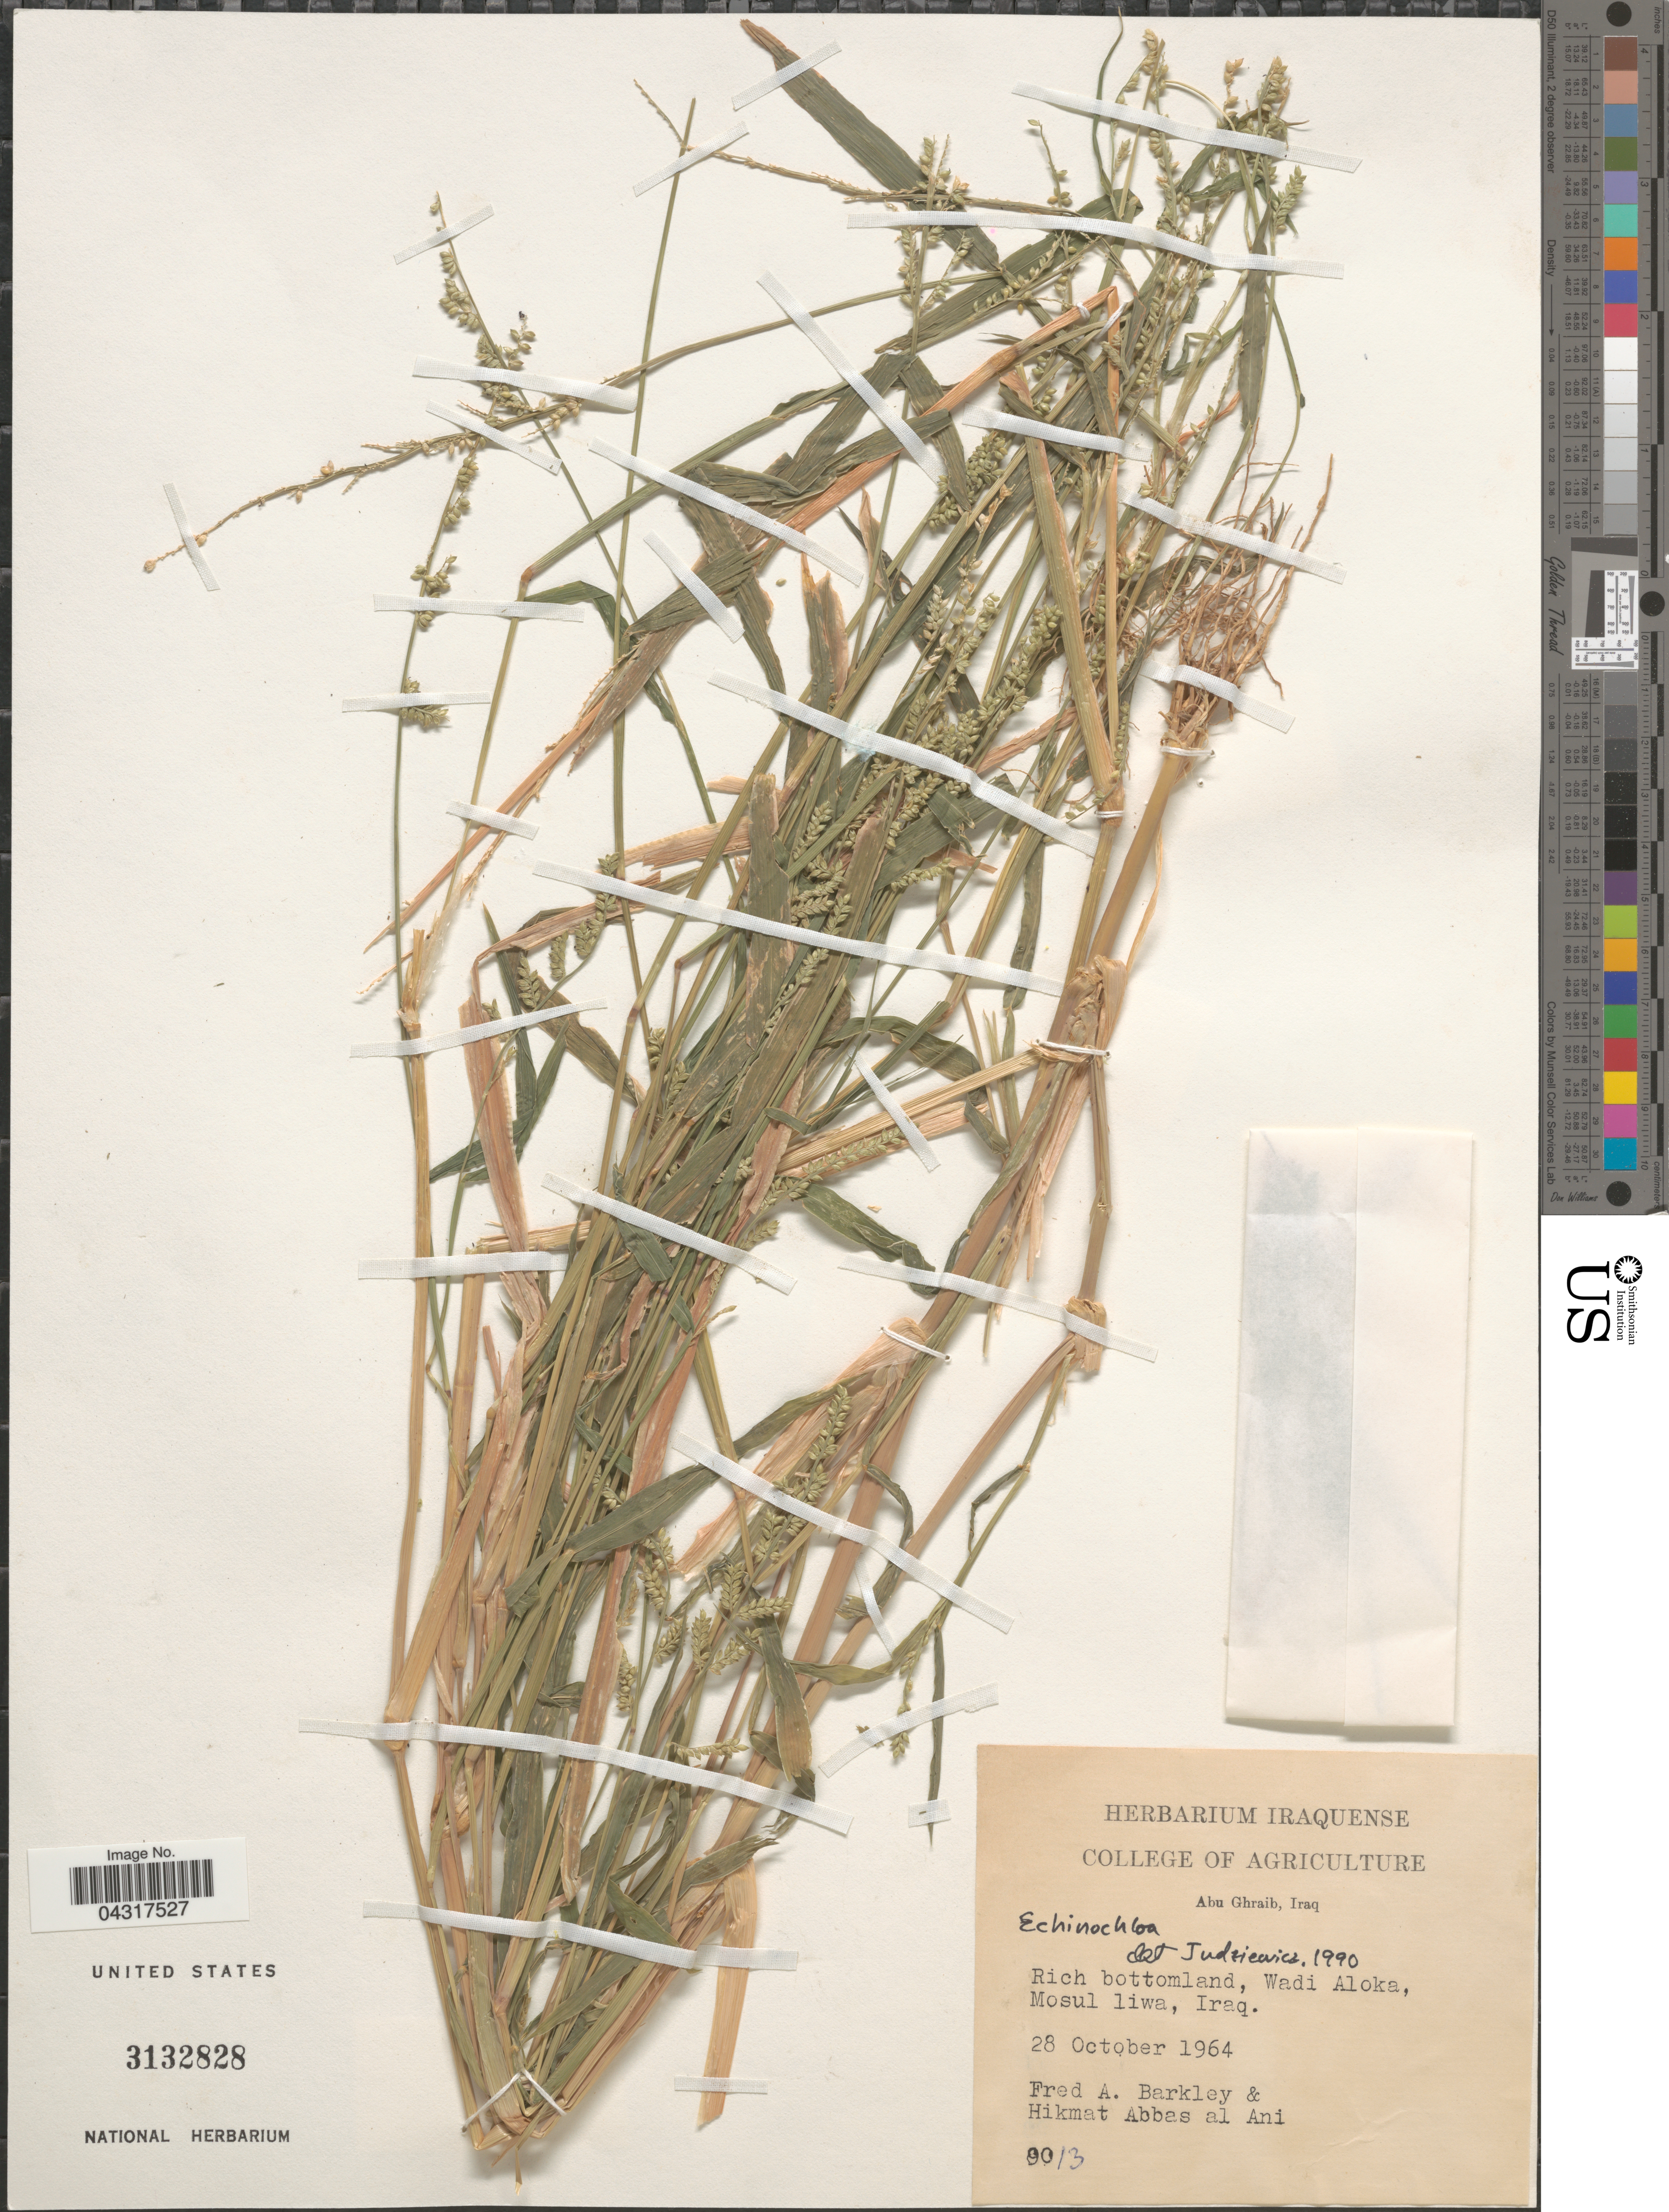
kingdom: Plantae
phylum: Tracheophyta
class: Liliopsida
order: Poales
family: Poaceae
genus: Echinochloa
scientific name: Echinochloa sp.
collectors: F. A. Barkley & H. Al-Ani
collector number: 9013*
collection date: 1964-10-28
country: Iraq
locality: Abu Ghraib. Rich bottomland, Wadi Aloka, Mosul liwa.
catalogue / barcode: US 3132828